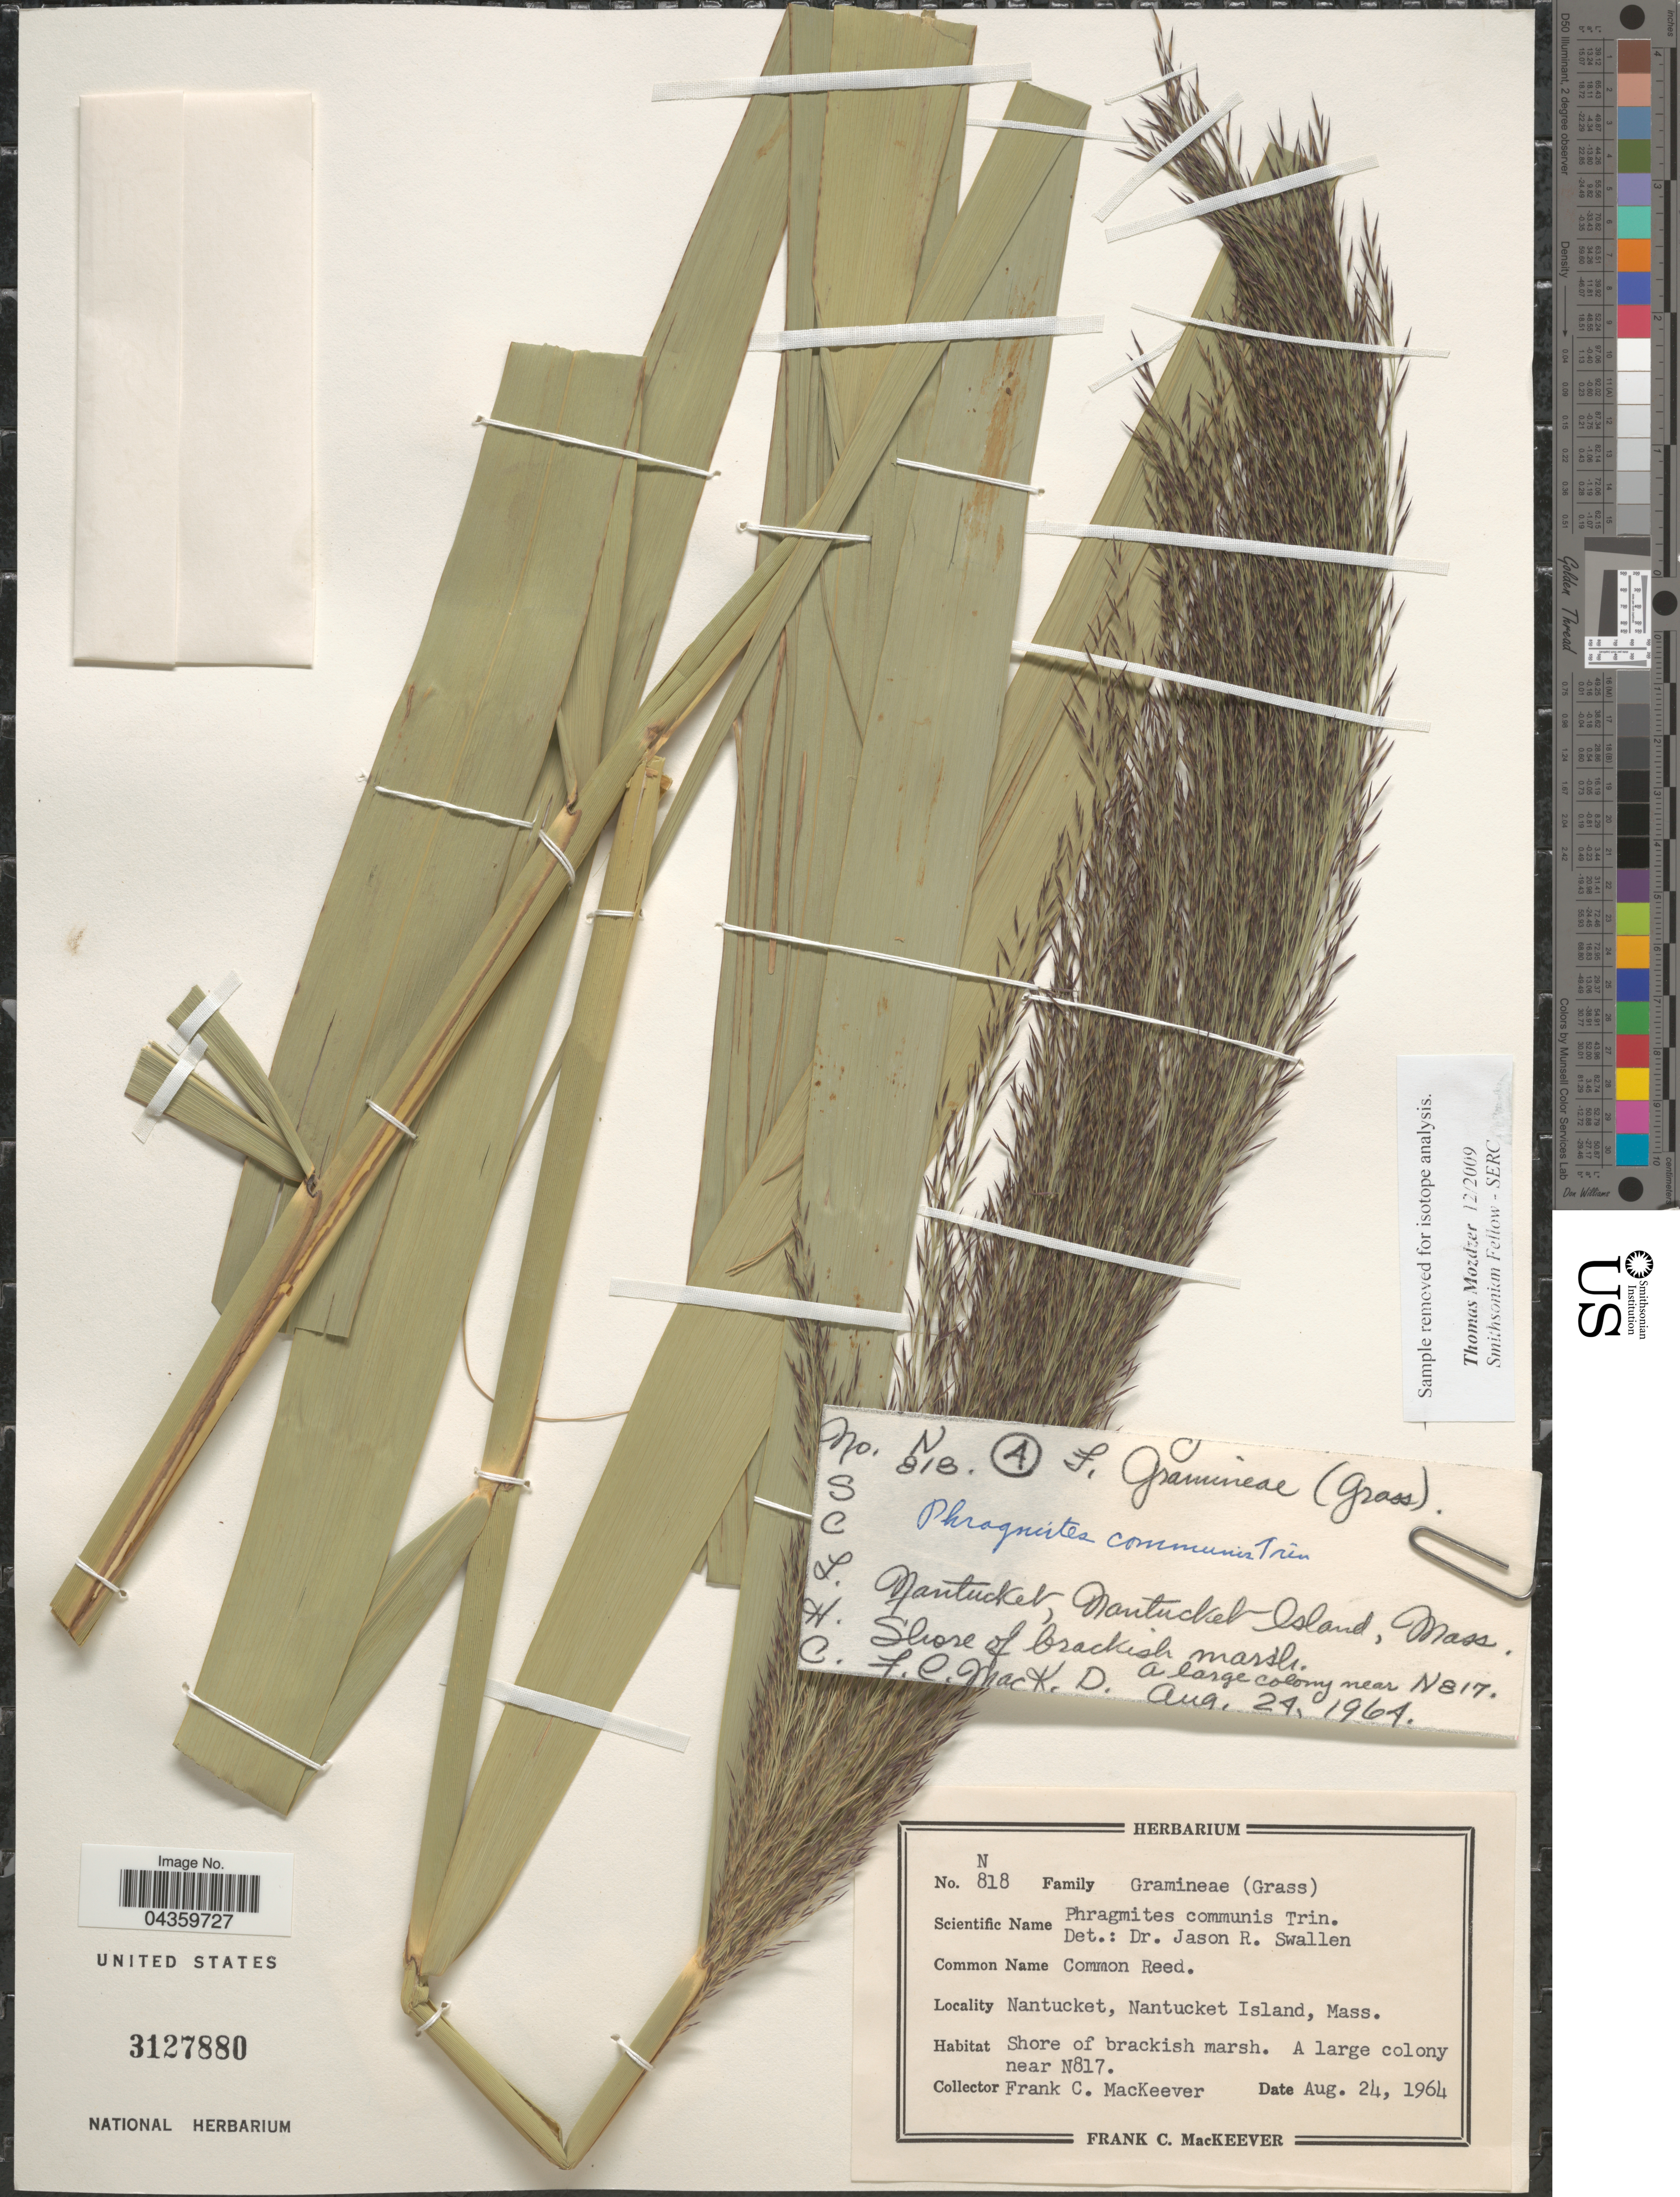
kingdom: Plantae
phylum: Tracheophyta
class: Liliopsida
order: Poales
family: Poaceae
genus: Phragmites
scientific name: Phragmites australis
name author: (Cav.) Trin. ex Steud.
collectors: F. C. MacKeever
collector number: N818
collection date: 1964-08-24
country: United States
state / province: Massachusetts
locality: Nantucket, Nantucket Island. Shore of brackish marsh.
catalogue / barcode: US 3127880